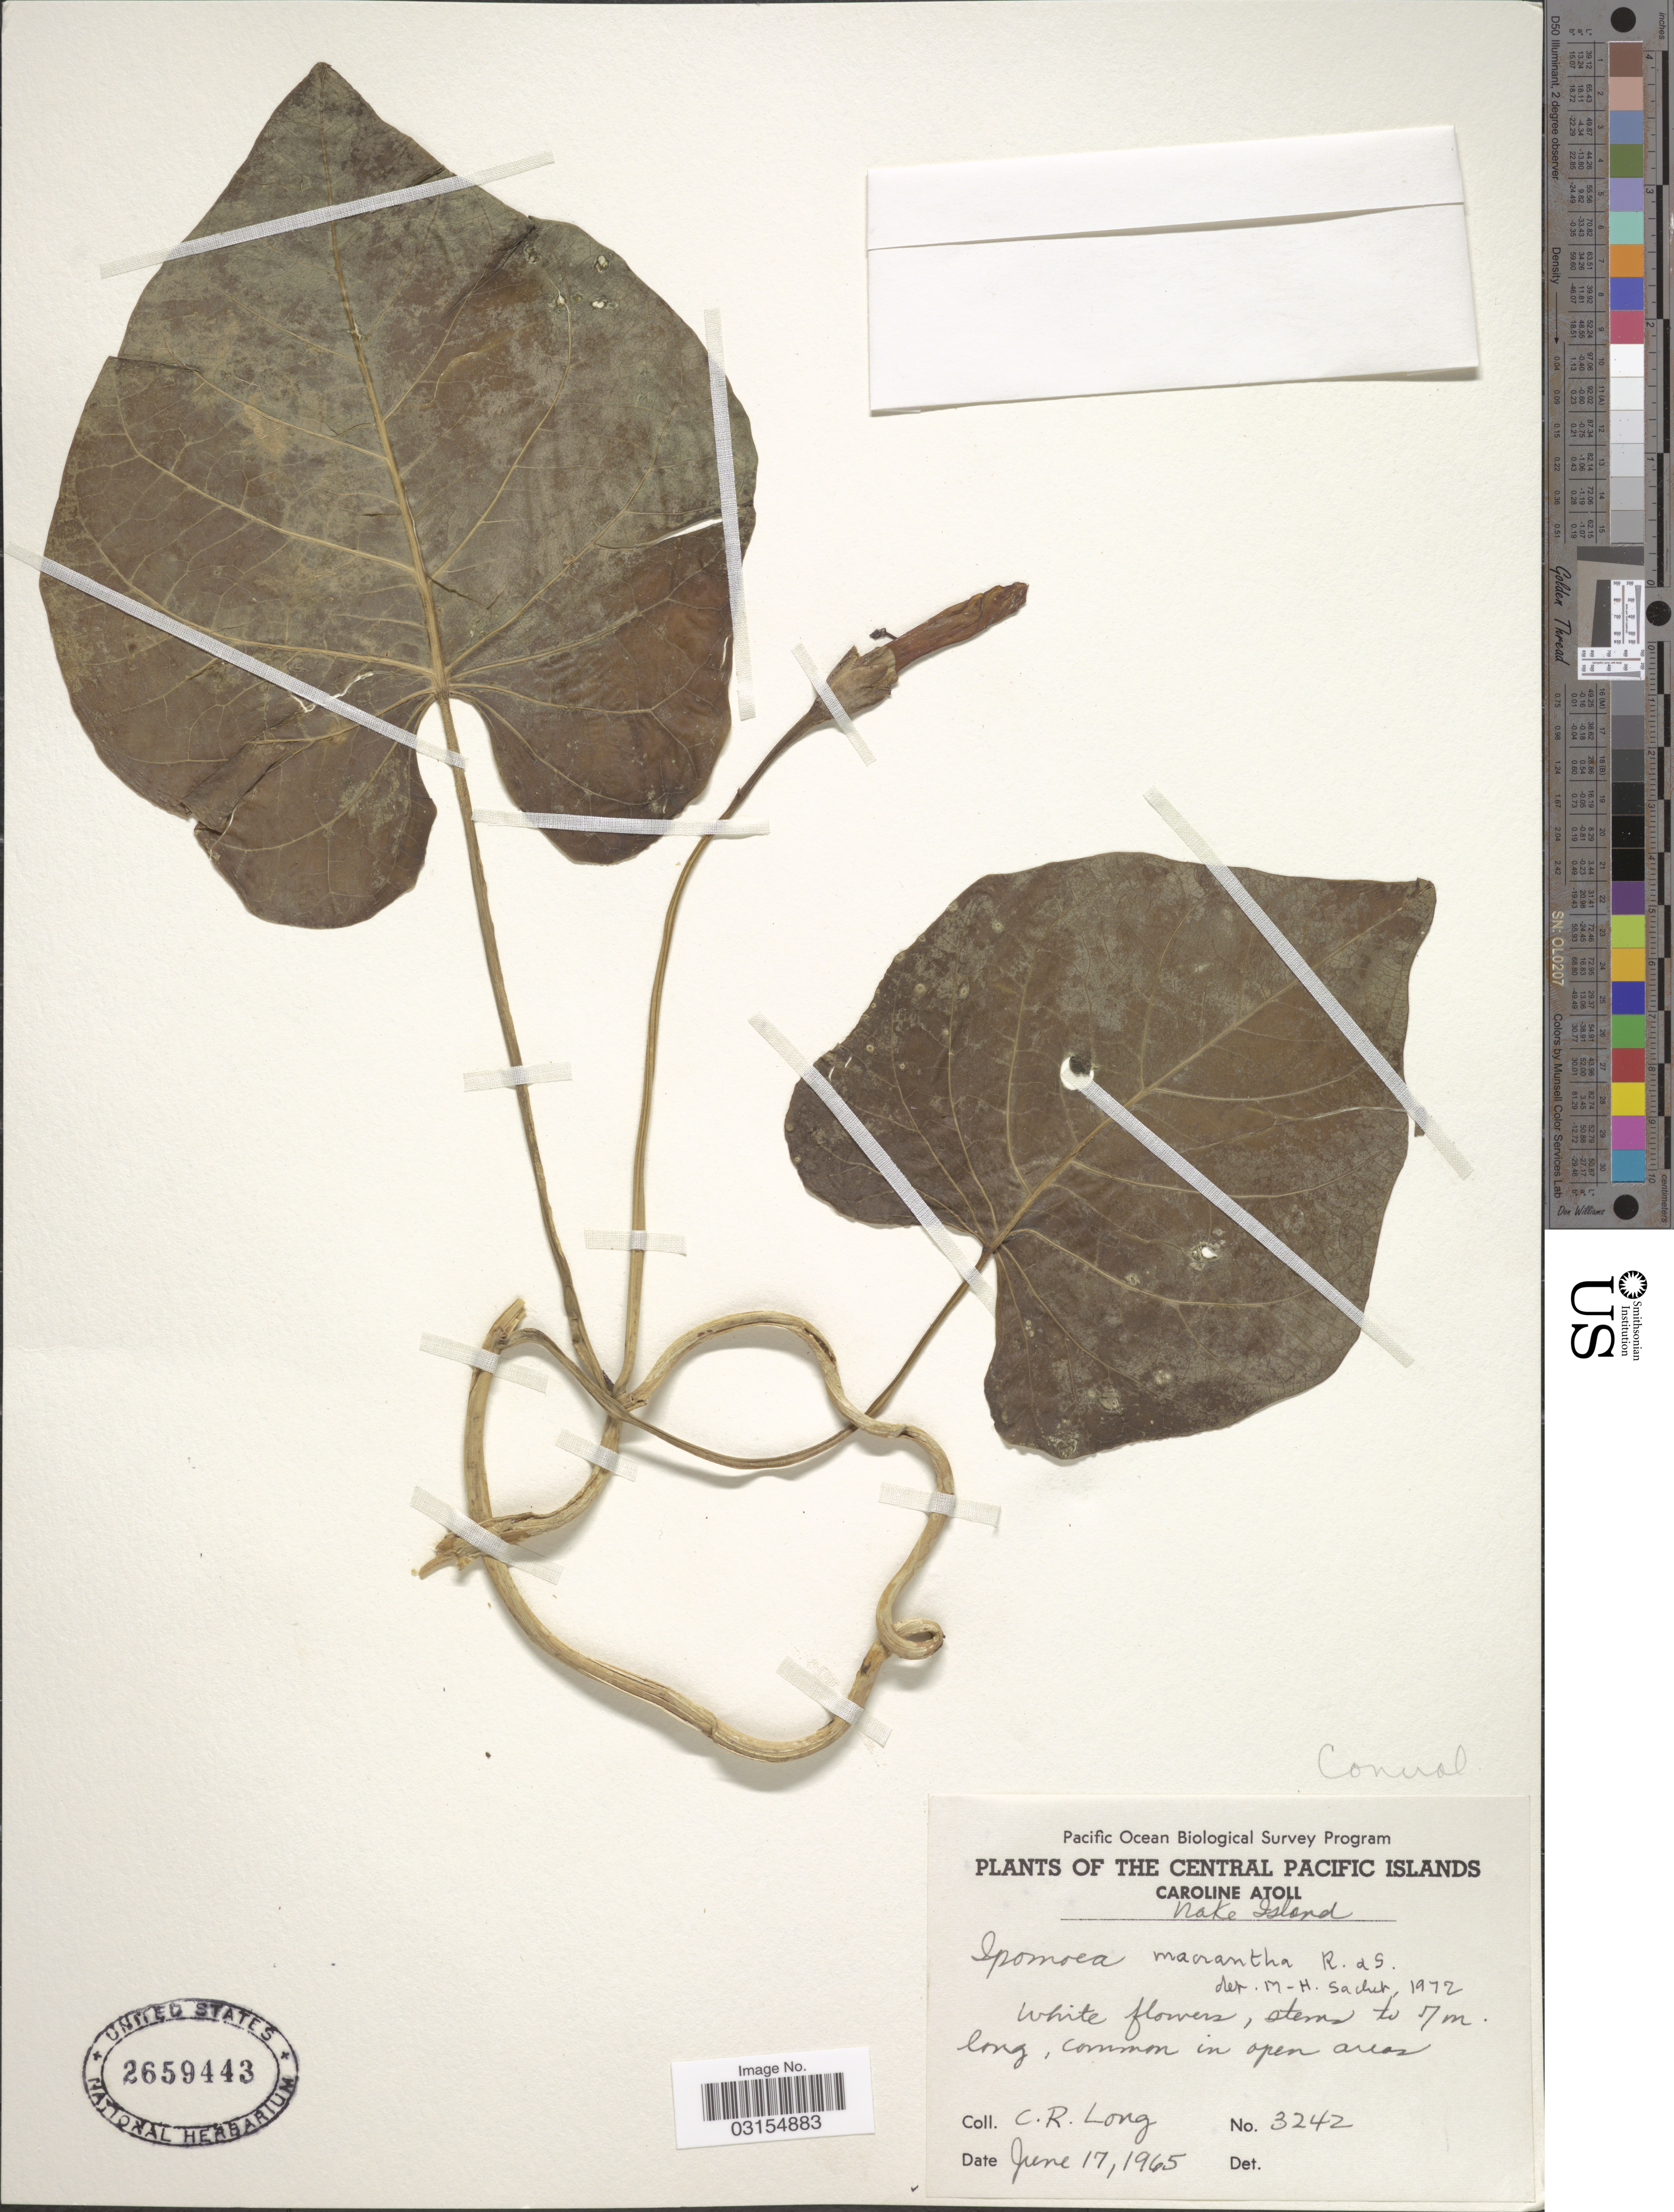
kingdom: Plantae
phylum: Tracheophyta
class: Magnoliopsida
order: Solanales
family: Convolvulaceae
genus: Ipomoea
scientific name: Ipomoea violacea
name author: L.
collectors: C. R. Long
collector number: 3242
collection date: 1965-06-17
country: Kiribati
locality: The Central Pacific Islands. Nake Island.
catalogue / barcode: US 2659443